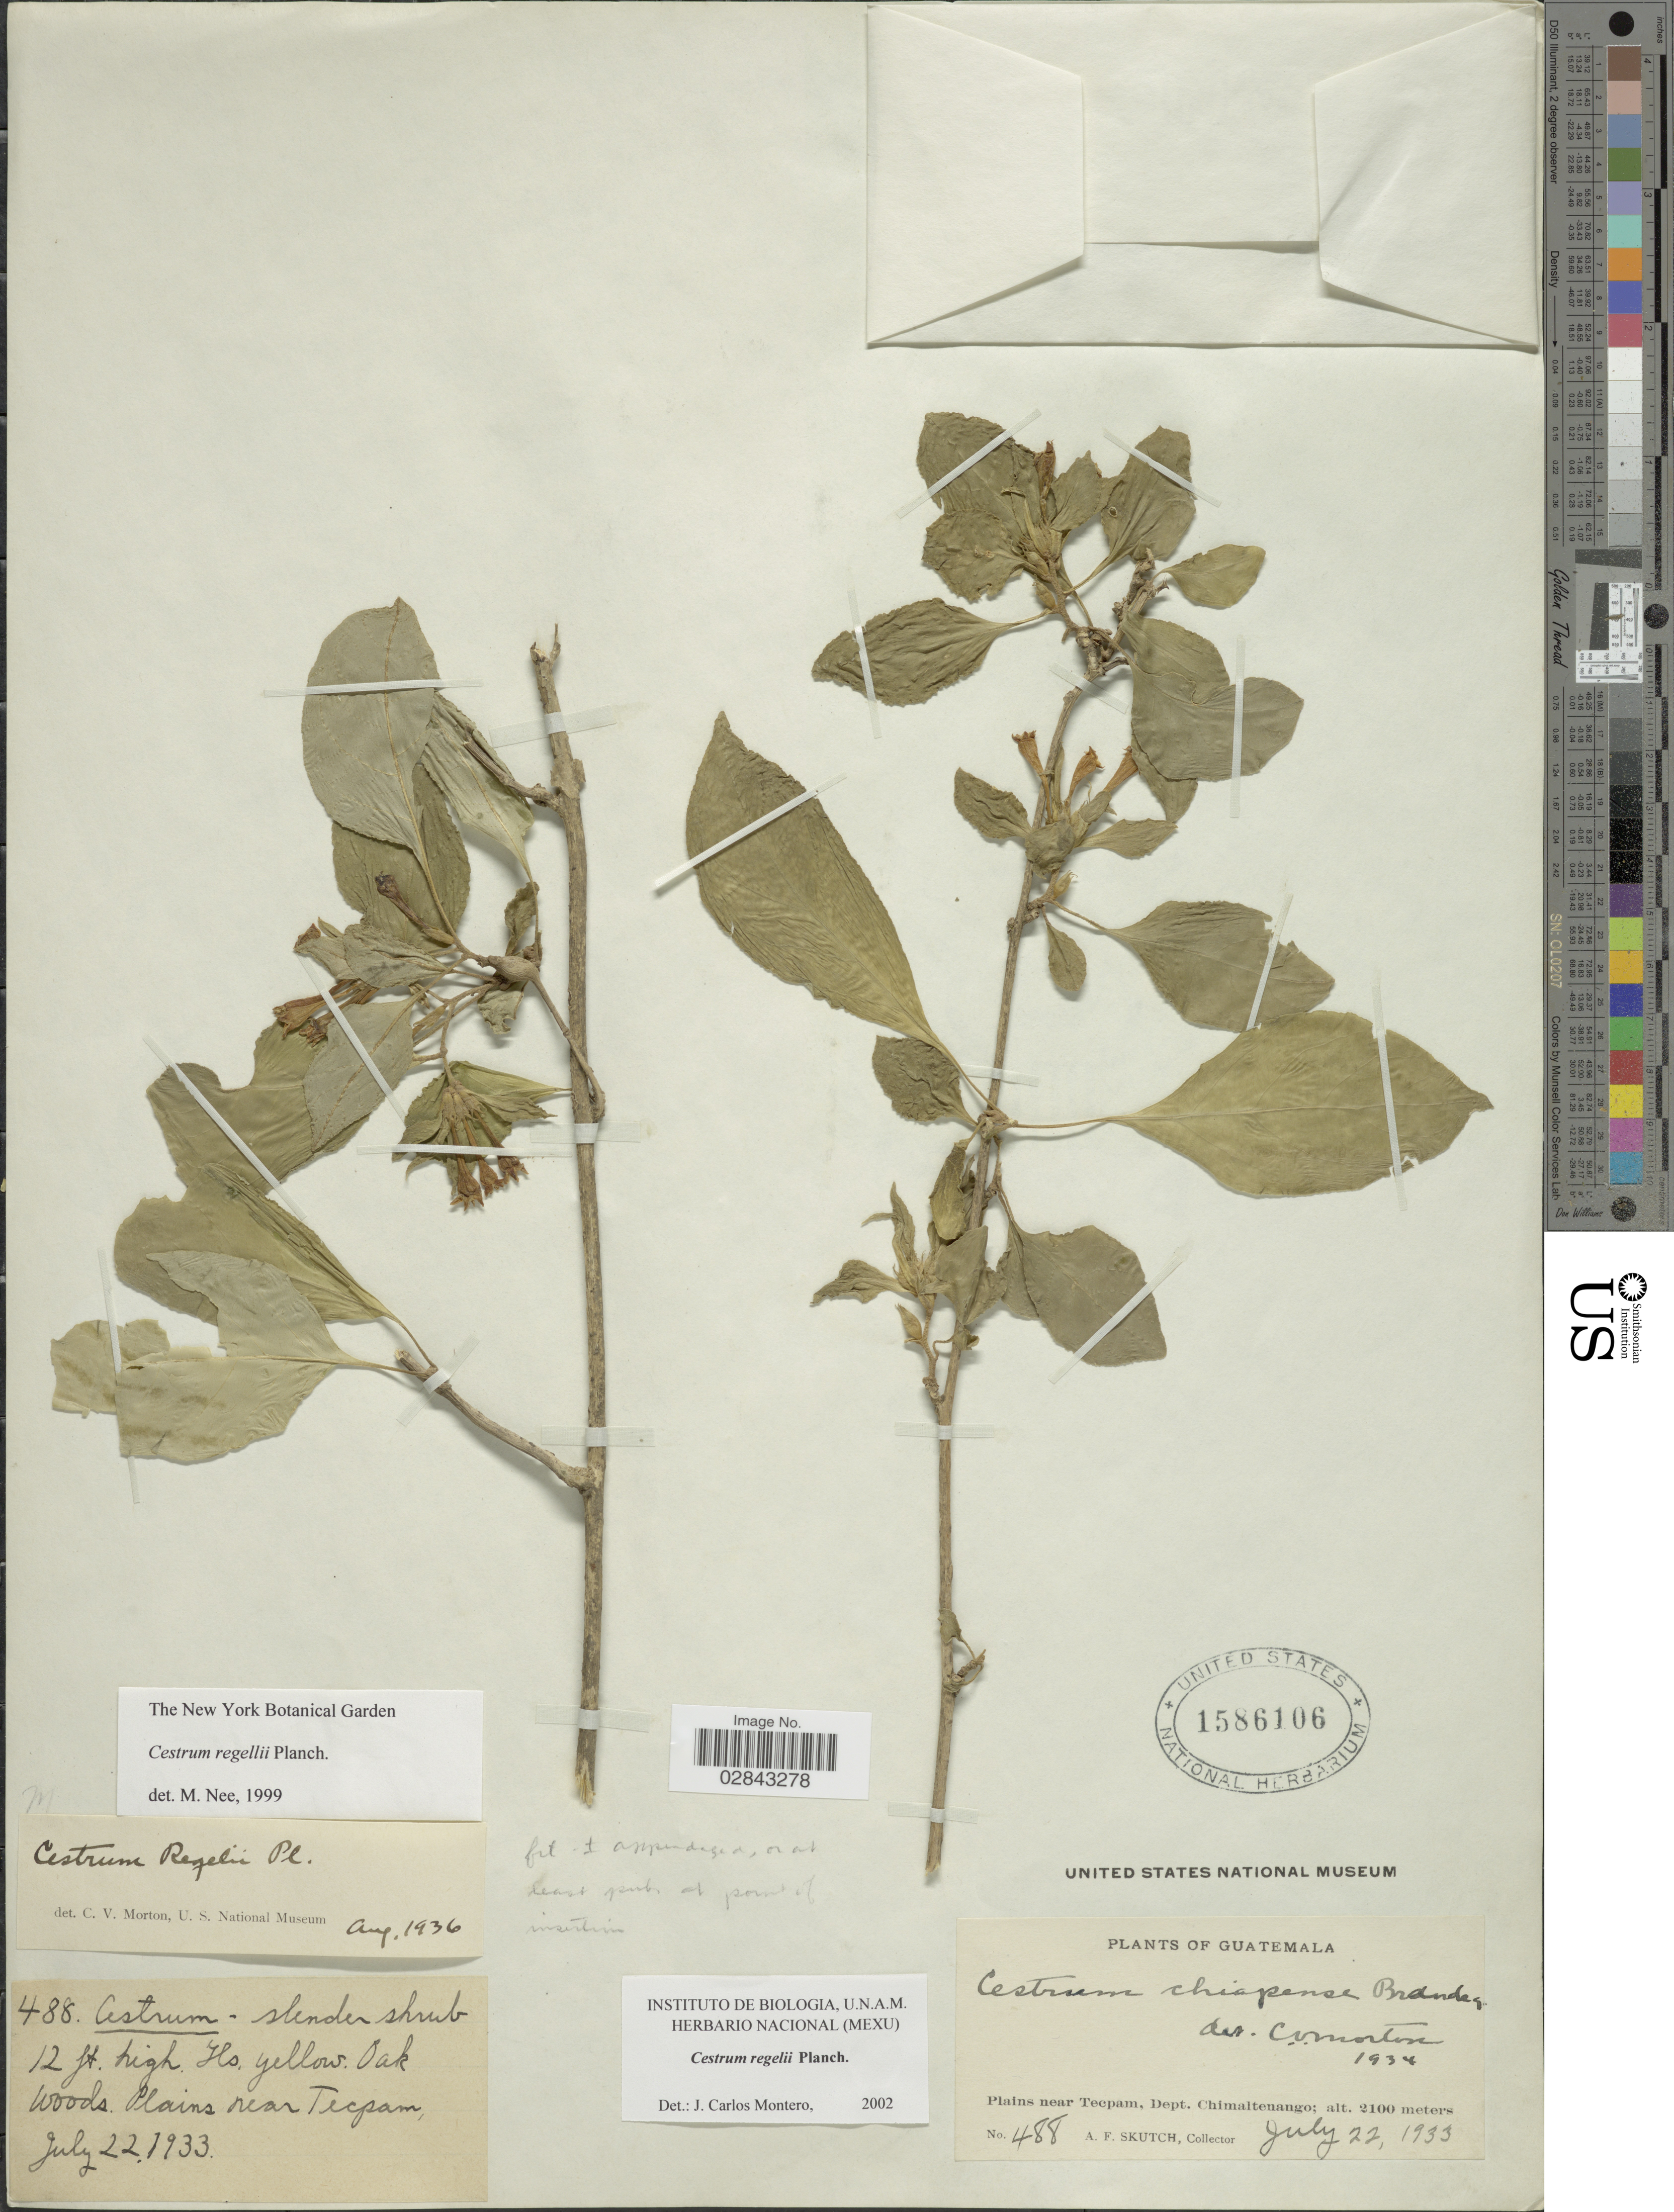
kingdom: Plantae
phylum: Tracheophyta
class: Magnoliopsida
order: Solanales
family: Solanaceae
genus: Cestrum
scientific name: Cestrum aurantiacum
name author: Lindley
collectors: A. F. Skutch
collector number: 488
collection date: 1933-07-22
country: Guatemala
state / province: Chimaltenango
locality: Plains near Tecpam, Dept. Chimaltenango.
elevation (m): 2100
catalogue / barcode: US 1586106